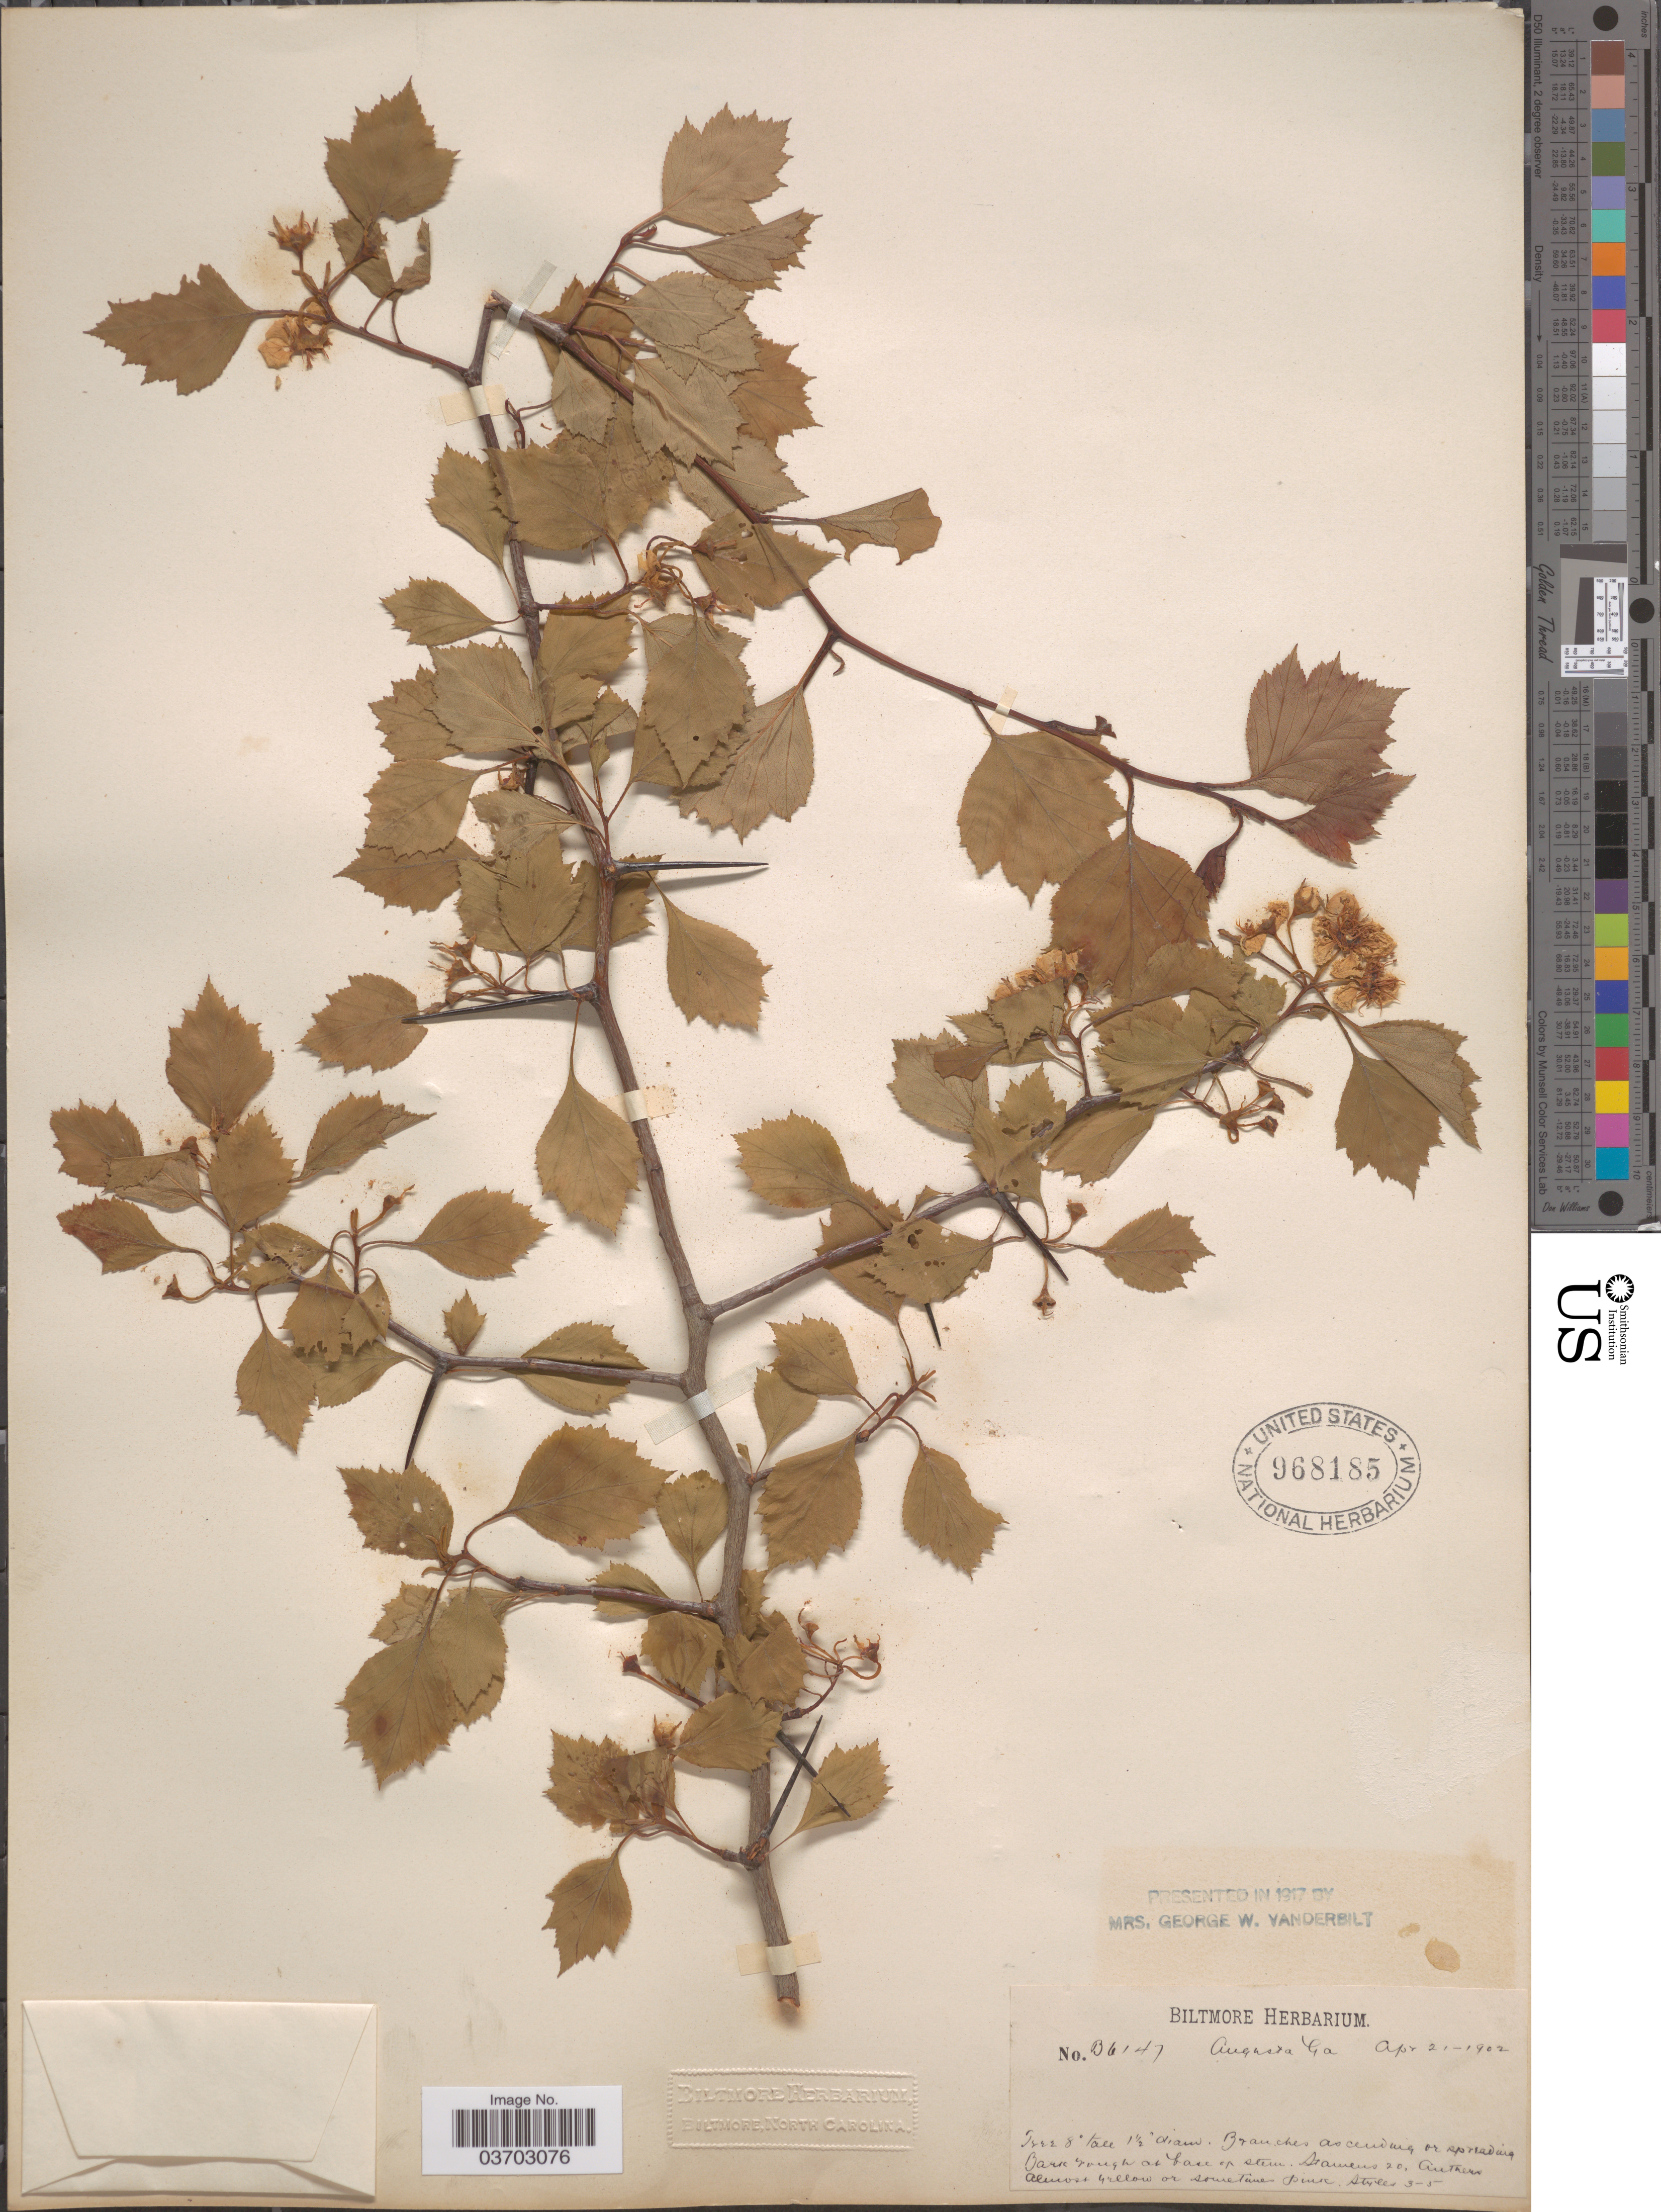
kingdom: Plantae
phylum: Tracheophyta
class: Magnoliopsida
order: Rosales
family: Rosaceae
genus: Crataegus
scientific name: Crataegus sp.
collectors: ex herb. Biltmore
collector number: B6147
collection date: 1902-04-21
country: United States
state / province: Georgia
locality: Augusta.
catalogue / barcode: US 968185